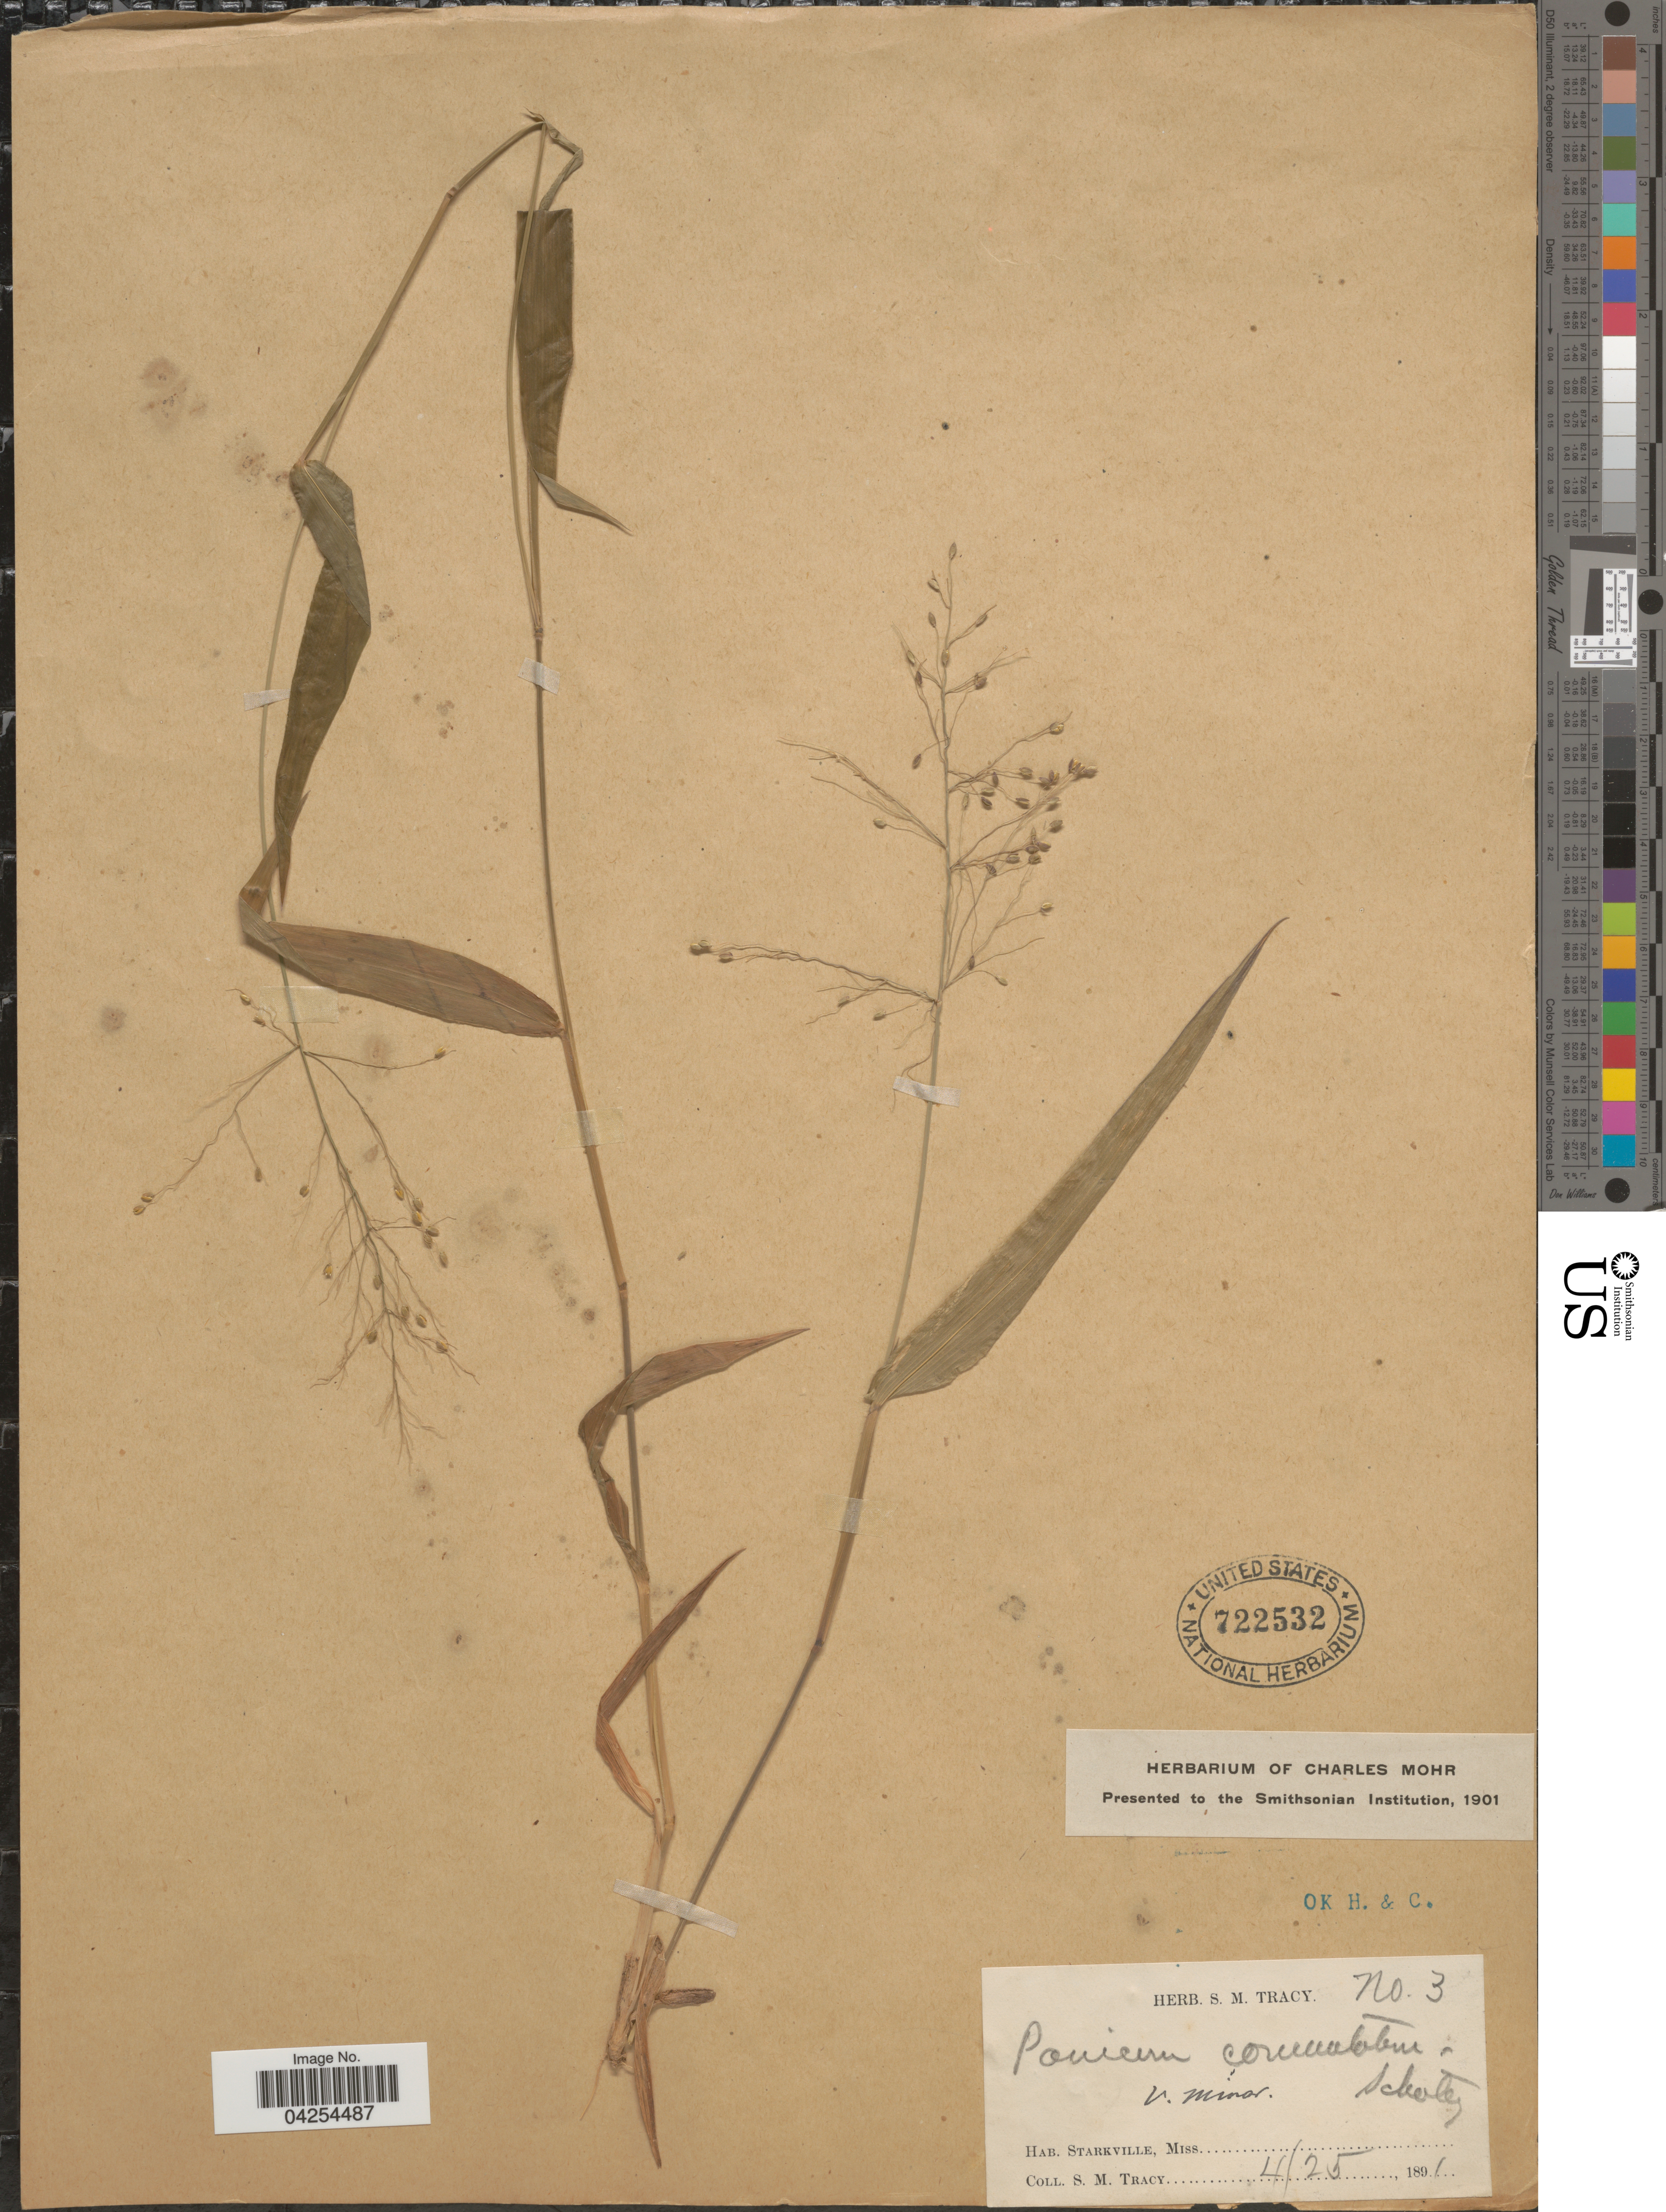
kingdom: Plantae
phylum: Tracheophyta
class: Liliopsida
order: Poales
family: Poaceae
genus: Dichanthelium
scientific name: Dichanthelium commutatum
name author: (Schult.) Gould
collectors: S. M. Tracy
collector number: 3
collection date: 1891-04-25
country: United States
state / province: Mississippi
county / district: Oktibbeha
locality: Starkville.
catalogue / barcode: US 722532